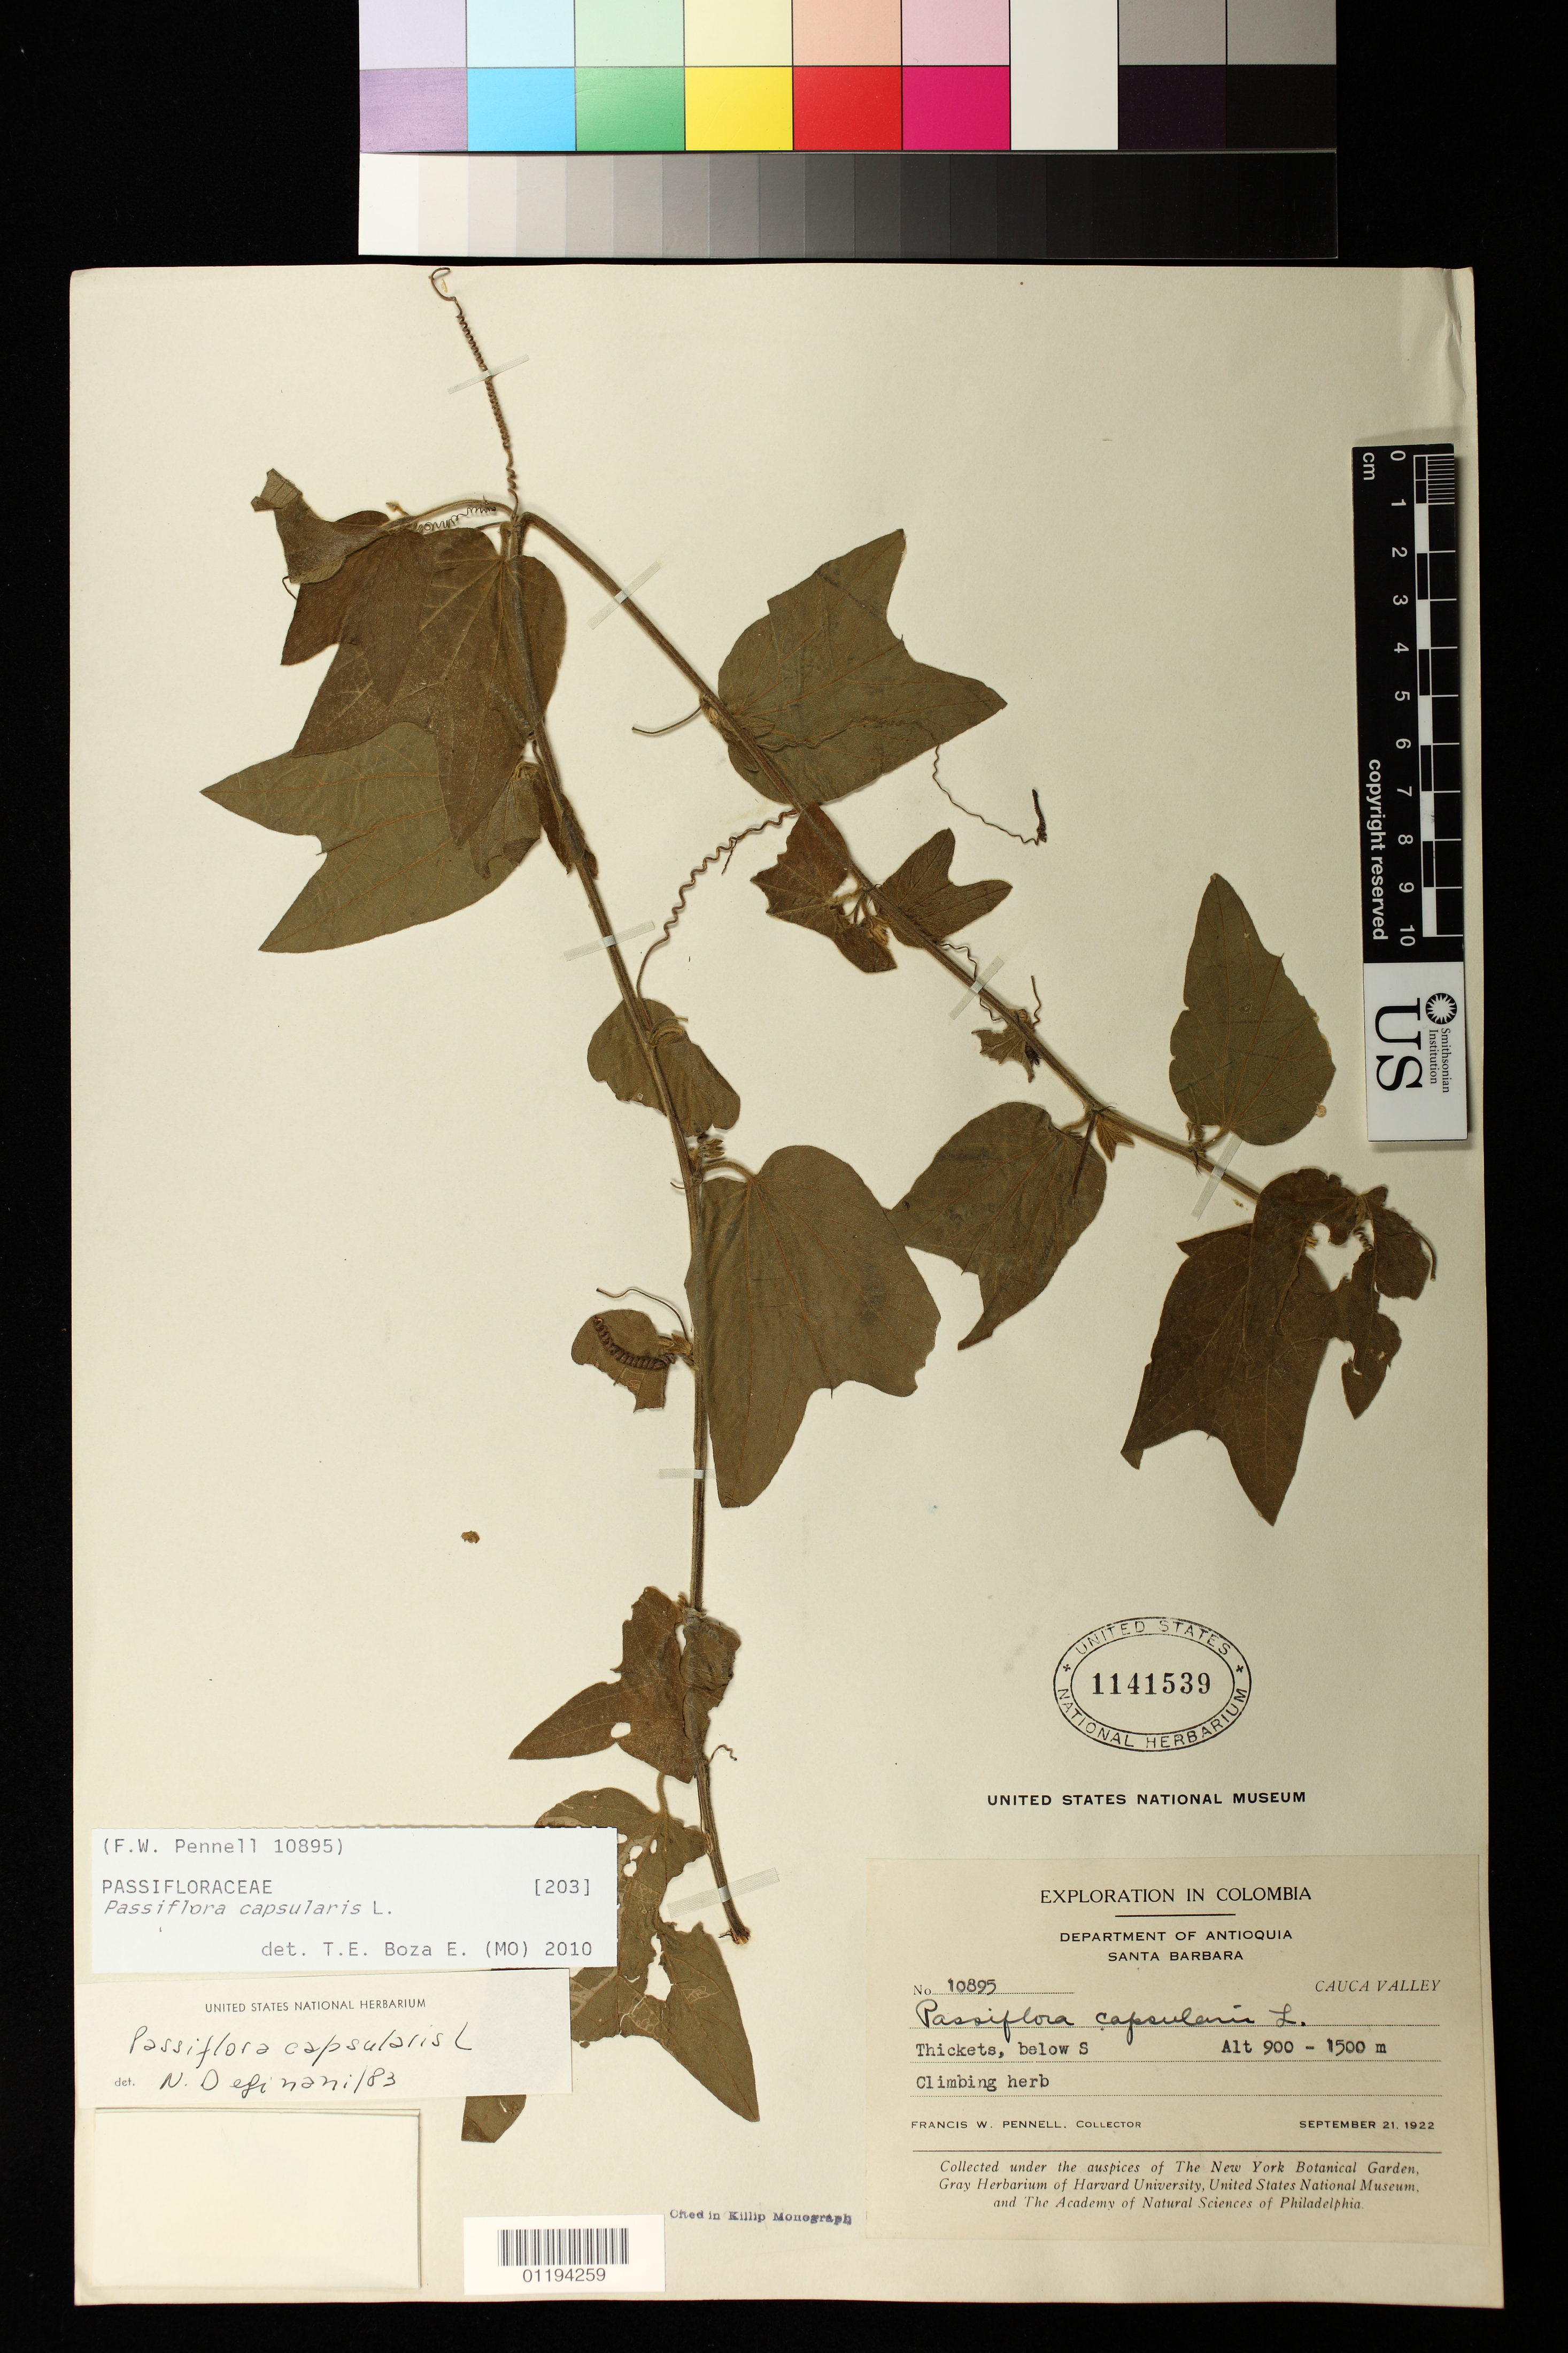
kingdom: Plantae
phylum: Tracheophyta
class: Magnoliopsida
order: Malpighiales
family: Passifloraceae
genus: Passiflora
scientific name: Passiflora capsularis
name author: L.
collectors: F. W. Pennell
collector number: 10895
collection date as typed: Sep 21 1922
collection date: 1922-09-21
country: Colombia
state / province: Antioquia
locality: Santa Barbara, Cauca Valley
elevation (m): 900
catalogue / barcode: US 1141539